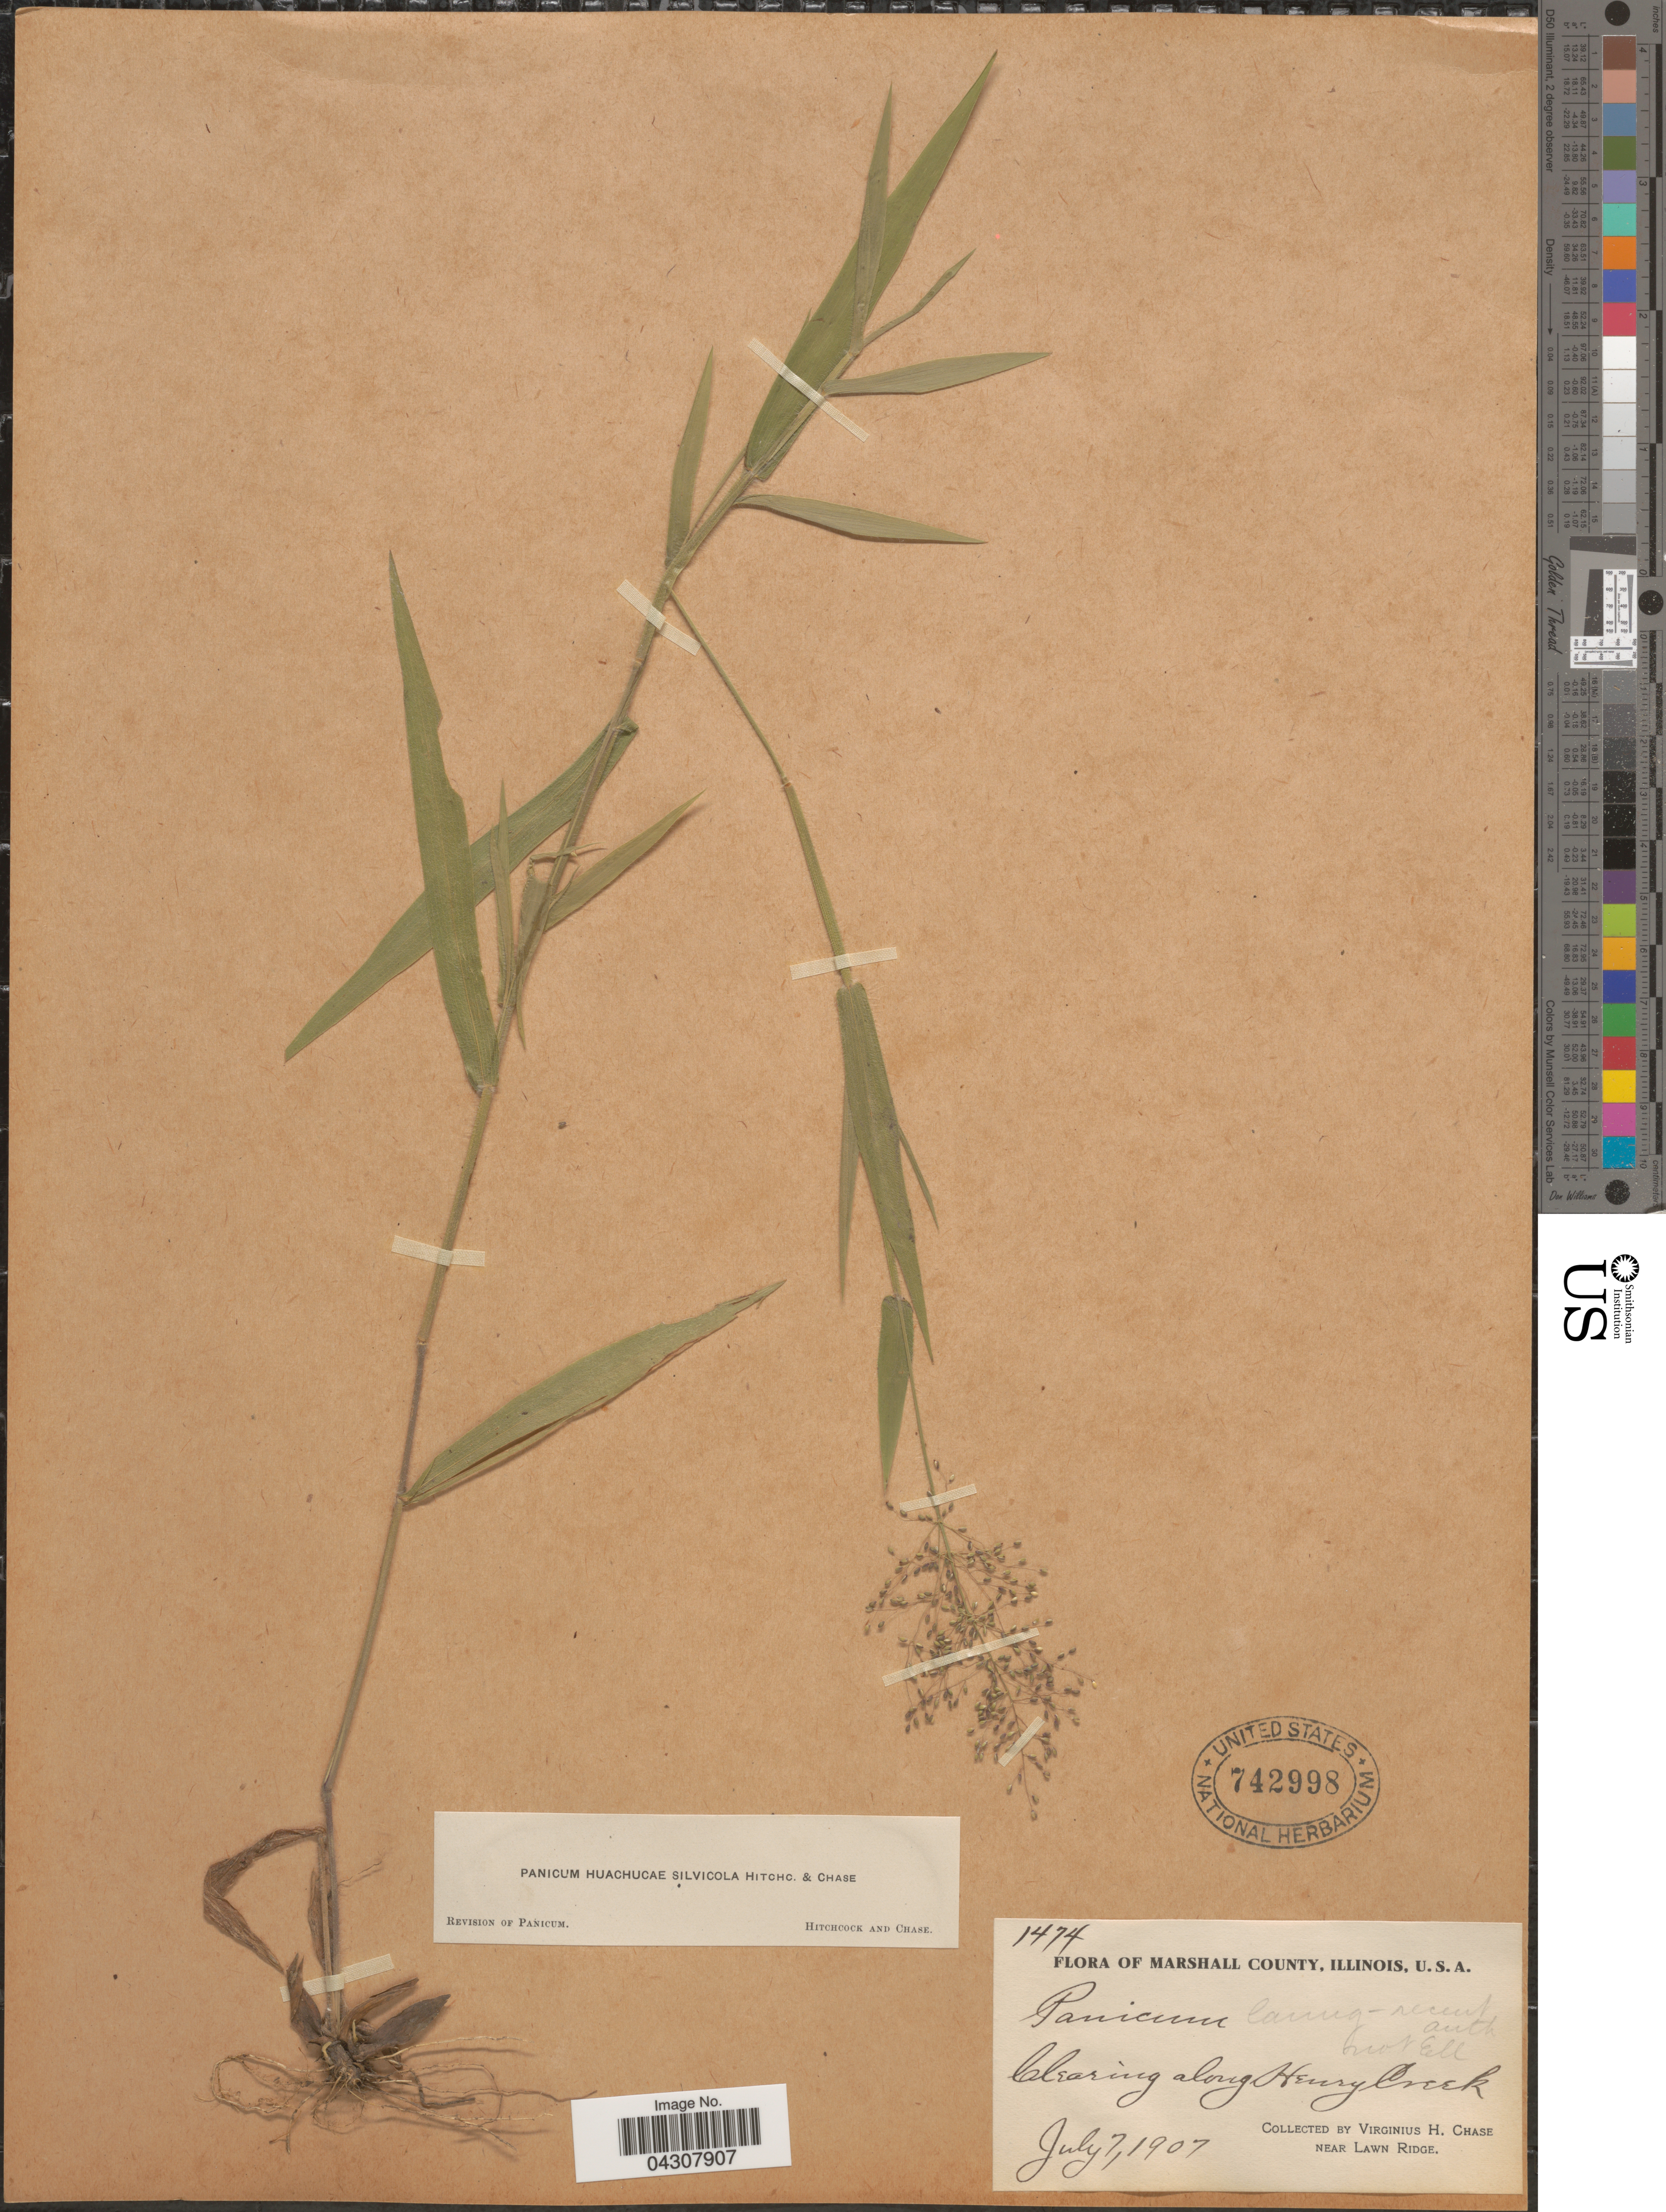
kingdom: Plantae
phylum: Tracheophyta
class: Liliopsida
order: Poales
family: Poaceae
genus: Dichanthelium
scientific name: Dichanthelium acuminatum var. acuminatum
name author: (Sw.) Gould & C.A. Clark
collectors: V. H. Chase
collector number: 1474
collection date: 1907-07-07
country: United States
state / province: Illinois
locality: Marshall County. Clearing along Henry Creek. Near Lawn Ridge.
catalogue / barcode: US 742998